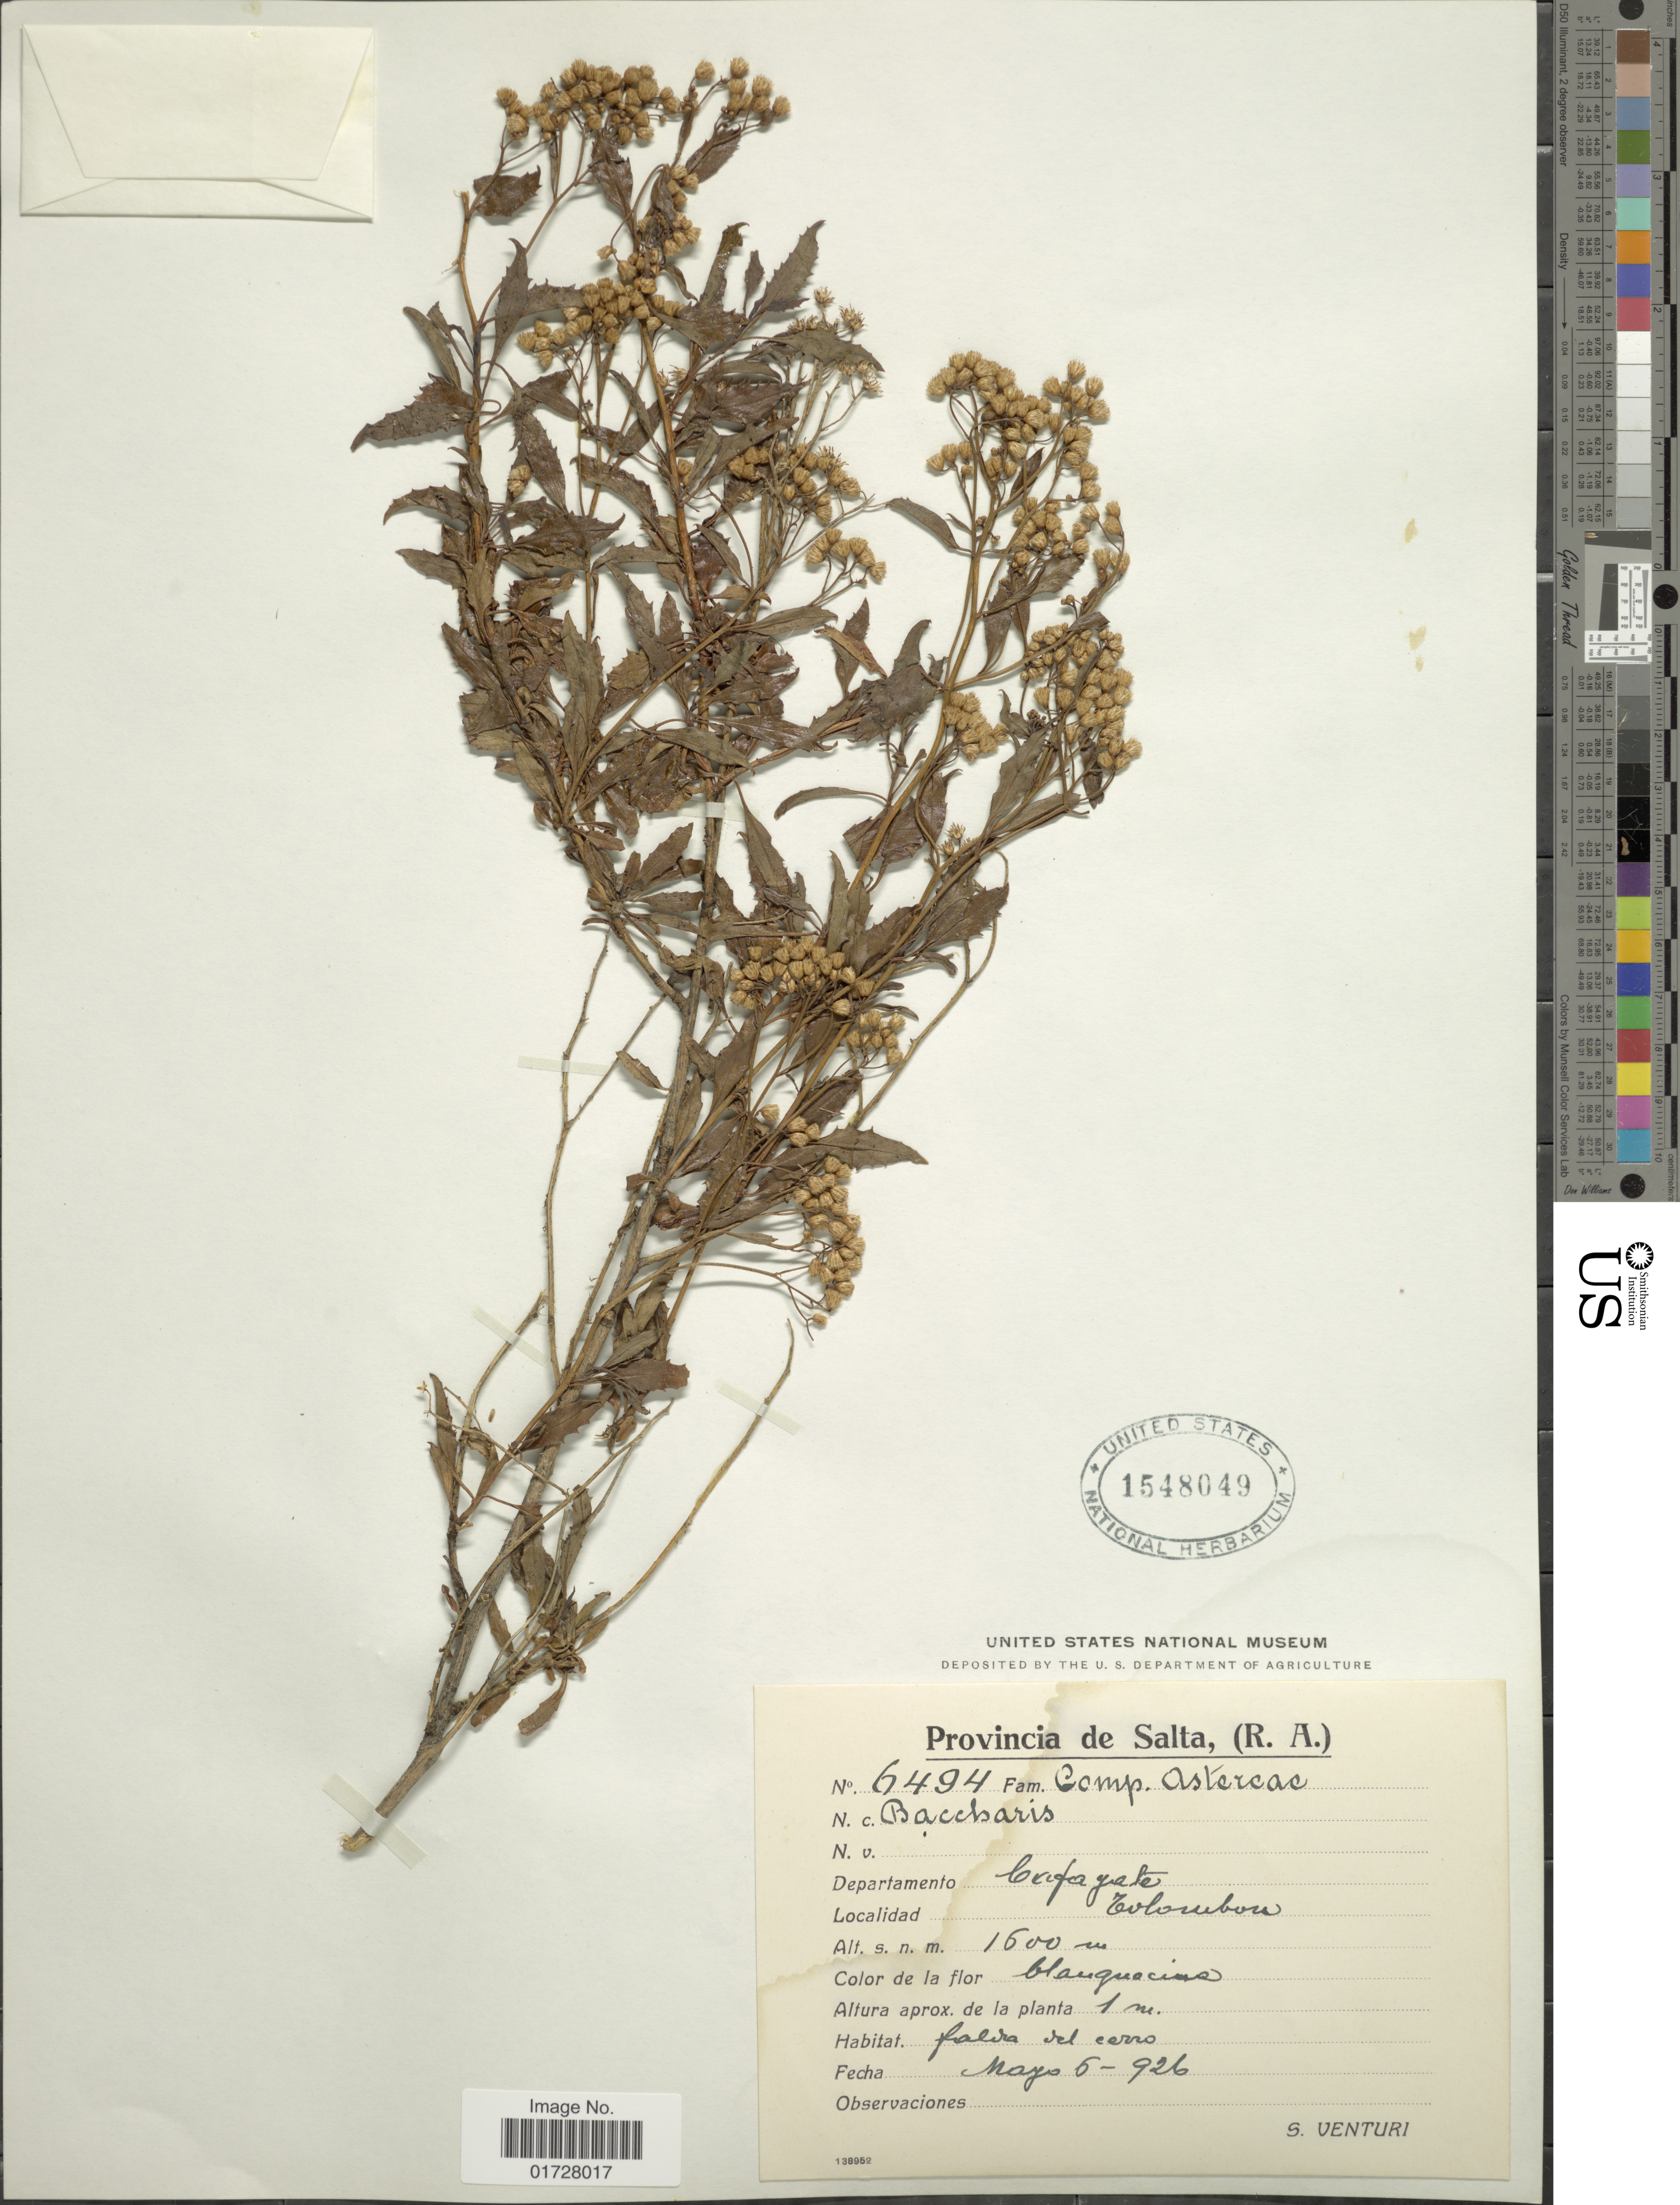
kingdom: Plantae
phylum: Tracheophyta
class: Magnoliopsida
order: Asterales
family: Asteraceae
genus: Baccharis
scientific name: Baccharis sp.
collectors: S. Venturi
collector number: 6494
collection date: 1926-05-05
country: Argentina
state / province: Salta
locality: Departamento Lafayate, Colombon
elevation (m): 1500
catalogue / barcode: US 1548049